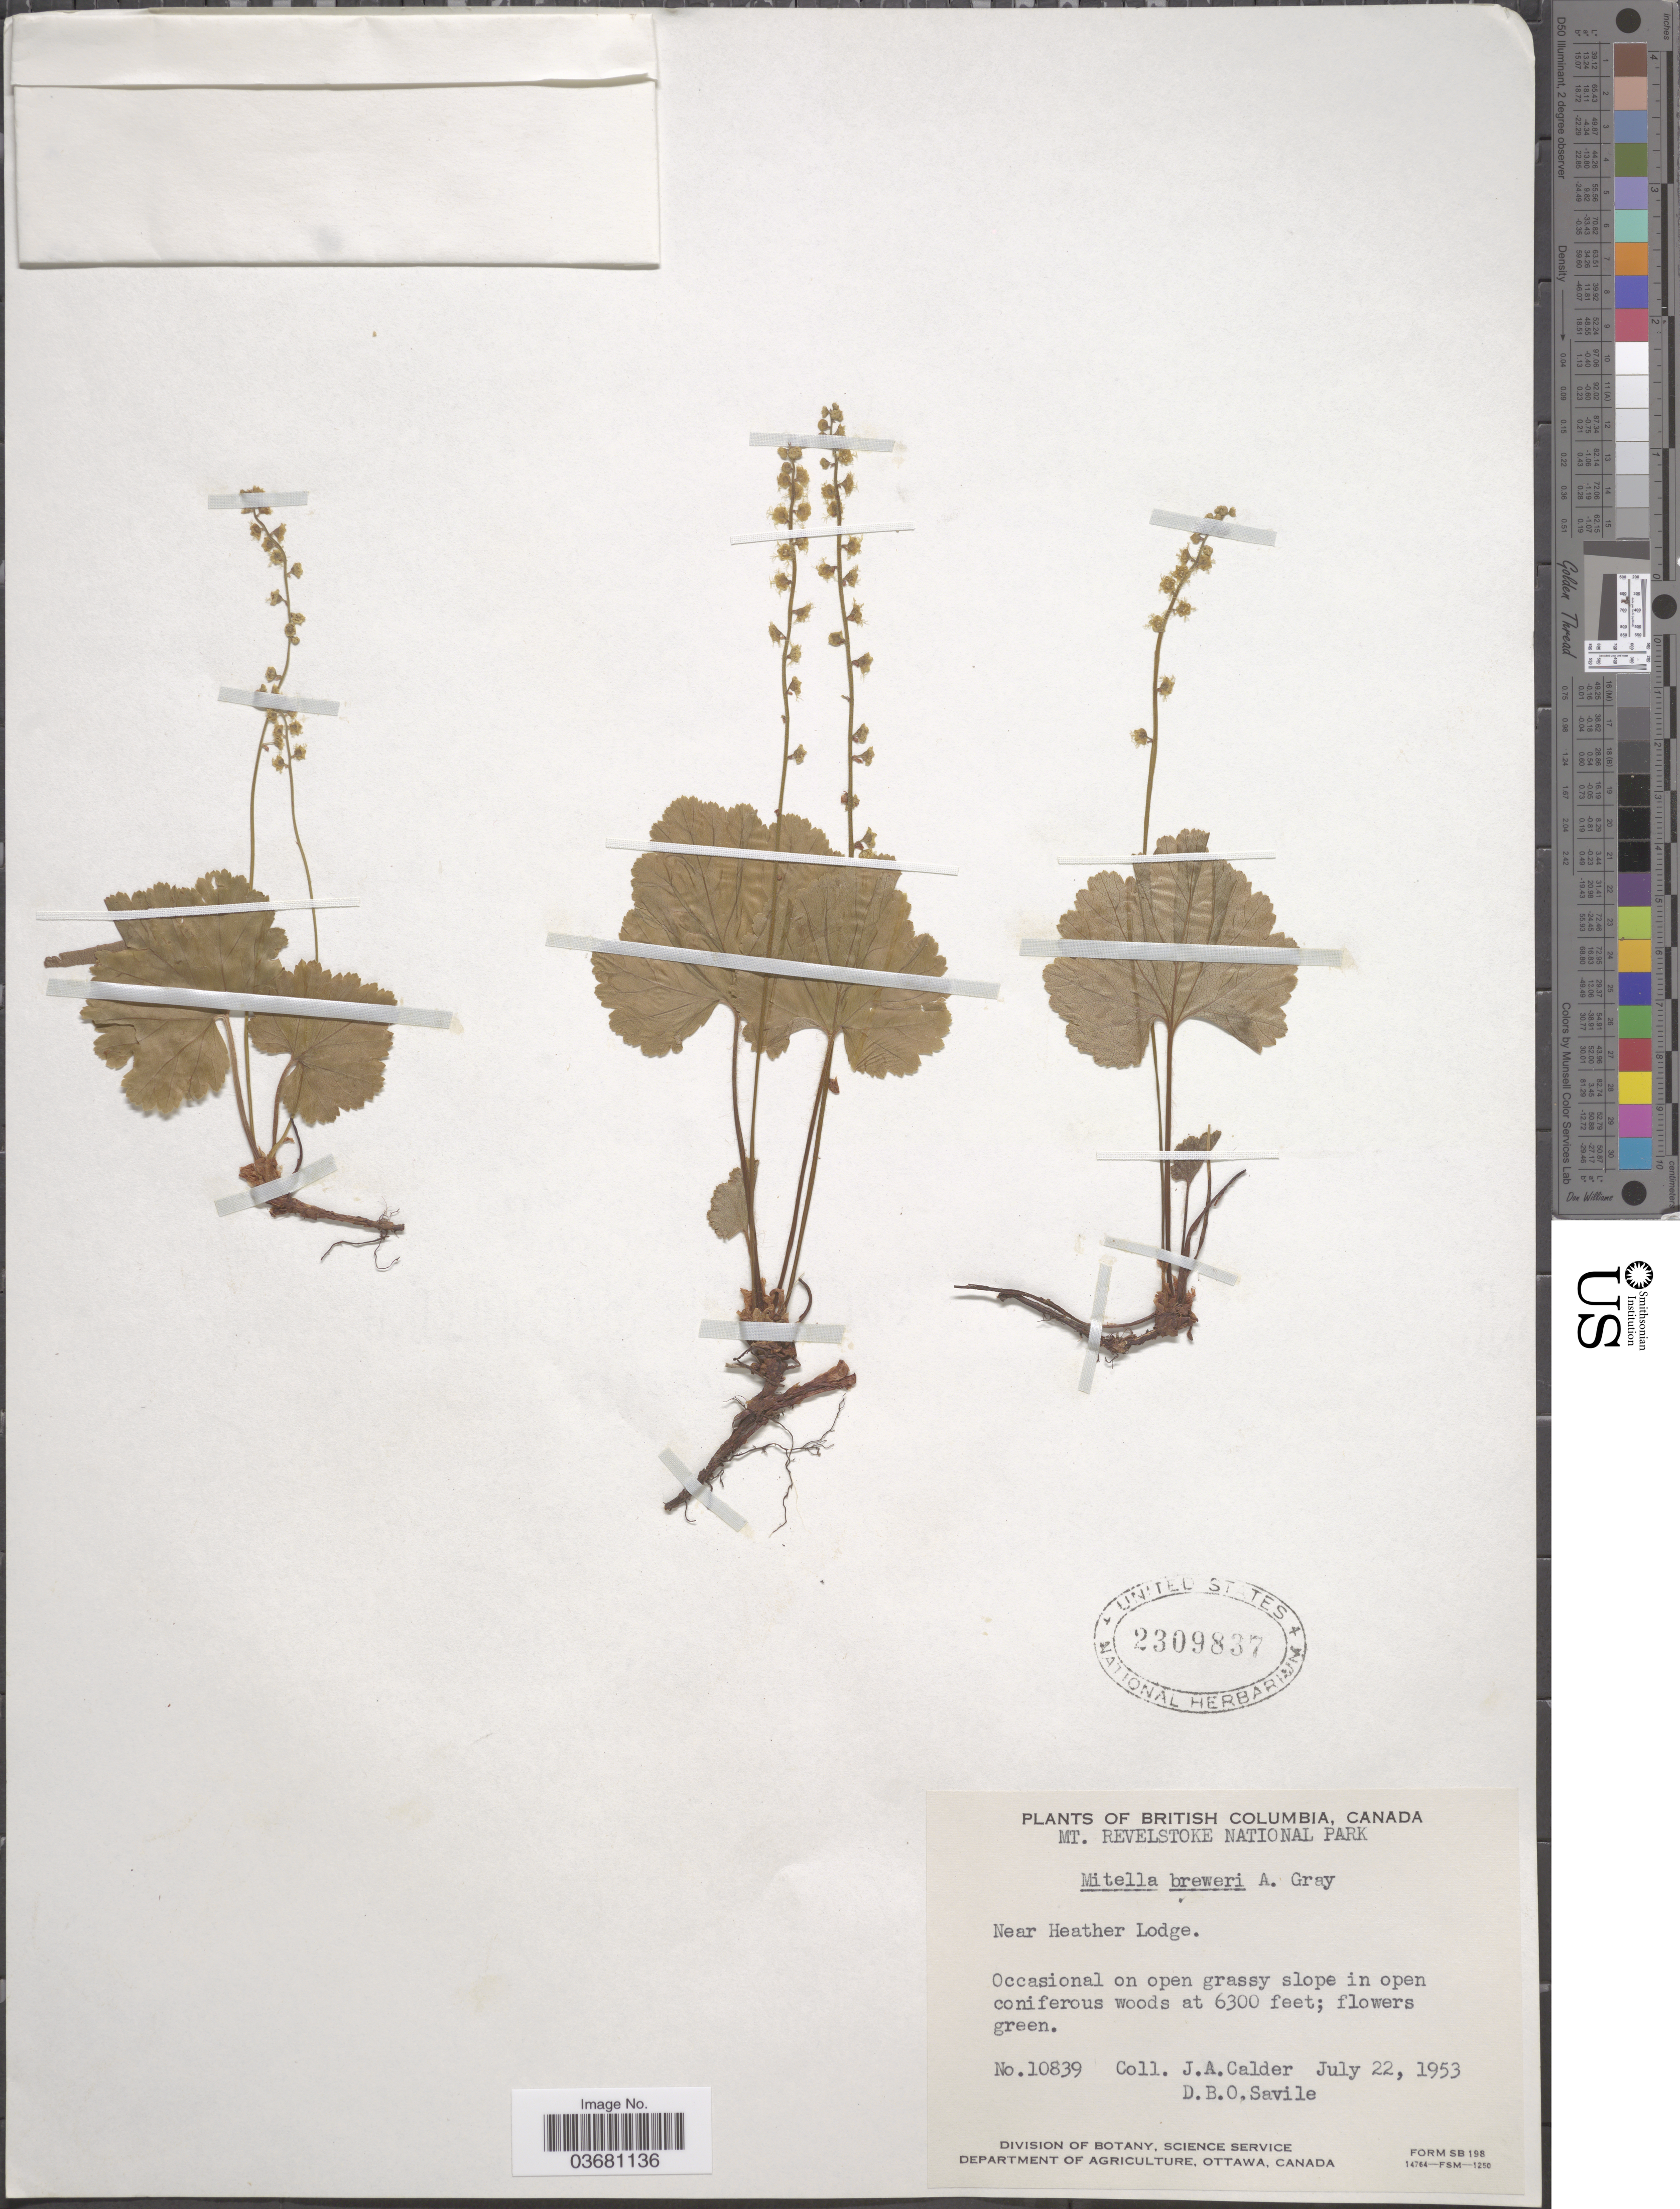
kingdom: Plantae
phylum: Tracheophyta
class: Magnoliopsida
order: Saxifragales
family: Saxifragaceae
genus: Mitella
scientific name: Mitella breweri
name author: A. Gray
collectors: J. A. Calder & D. Savile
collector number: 10839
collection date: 1953-07-22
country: Canada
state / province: British Columbia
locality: Mt. Revelstoke National Park. Near Heather Lodge. Occasional on open grassy slope in open coniferous woods.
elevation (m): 1920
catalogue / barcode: US 2309837